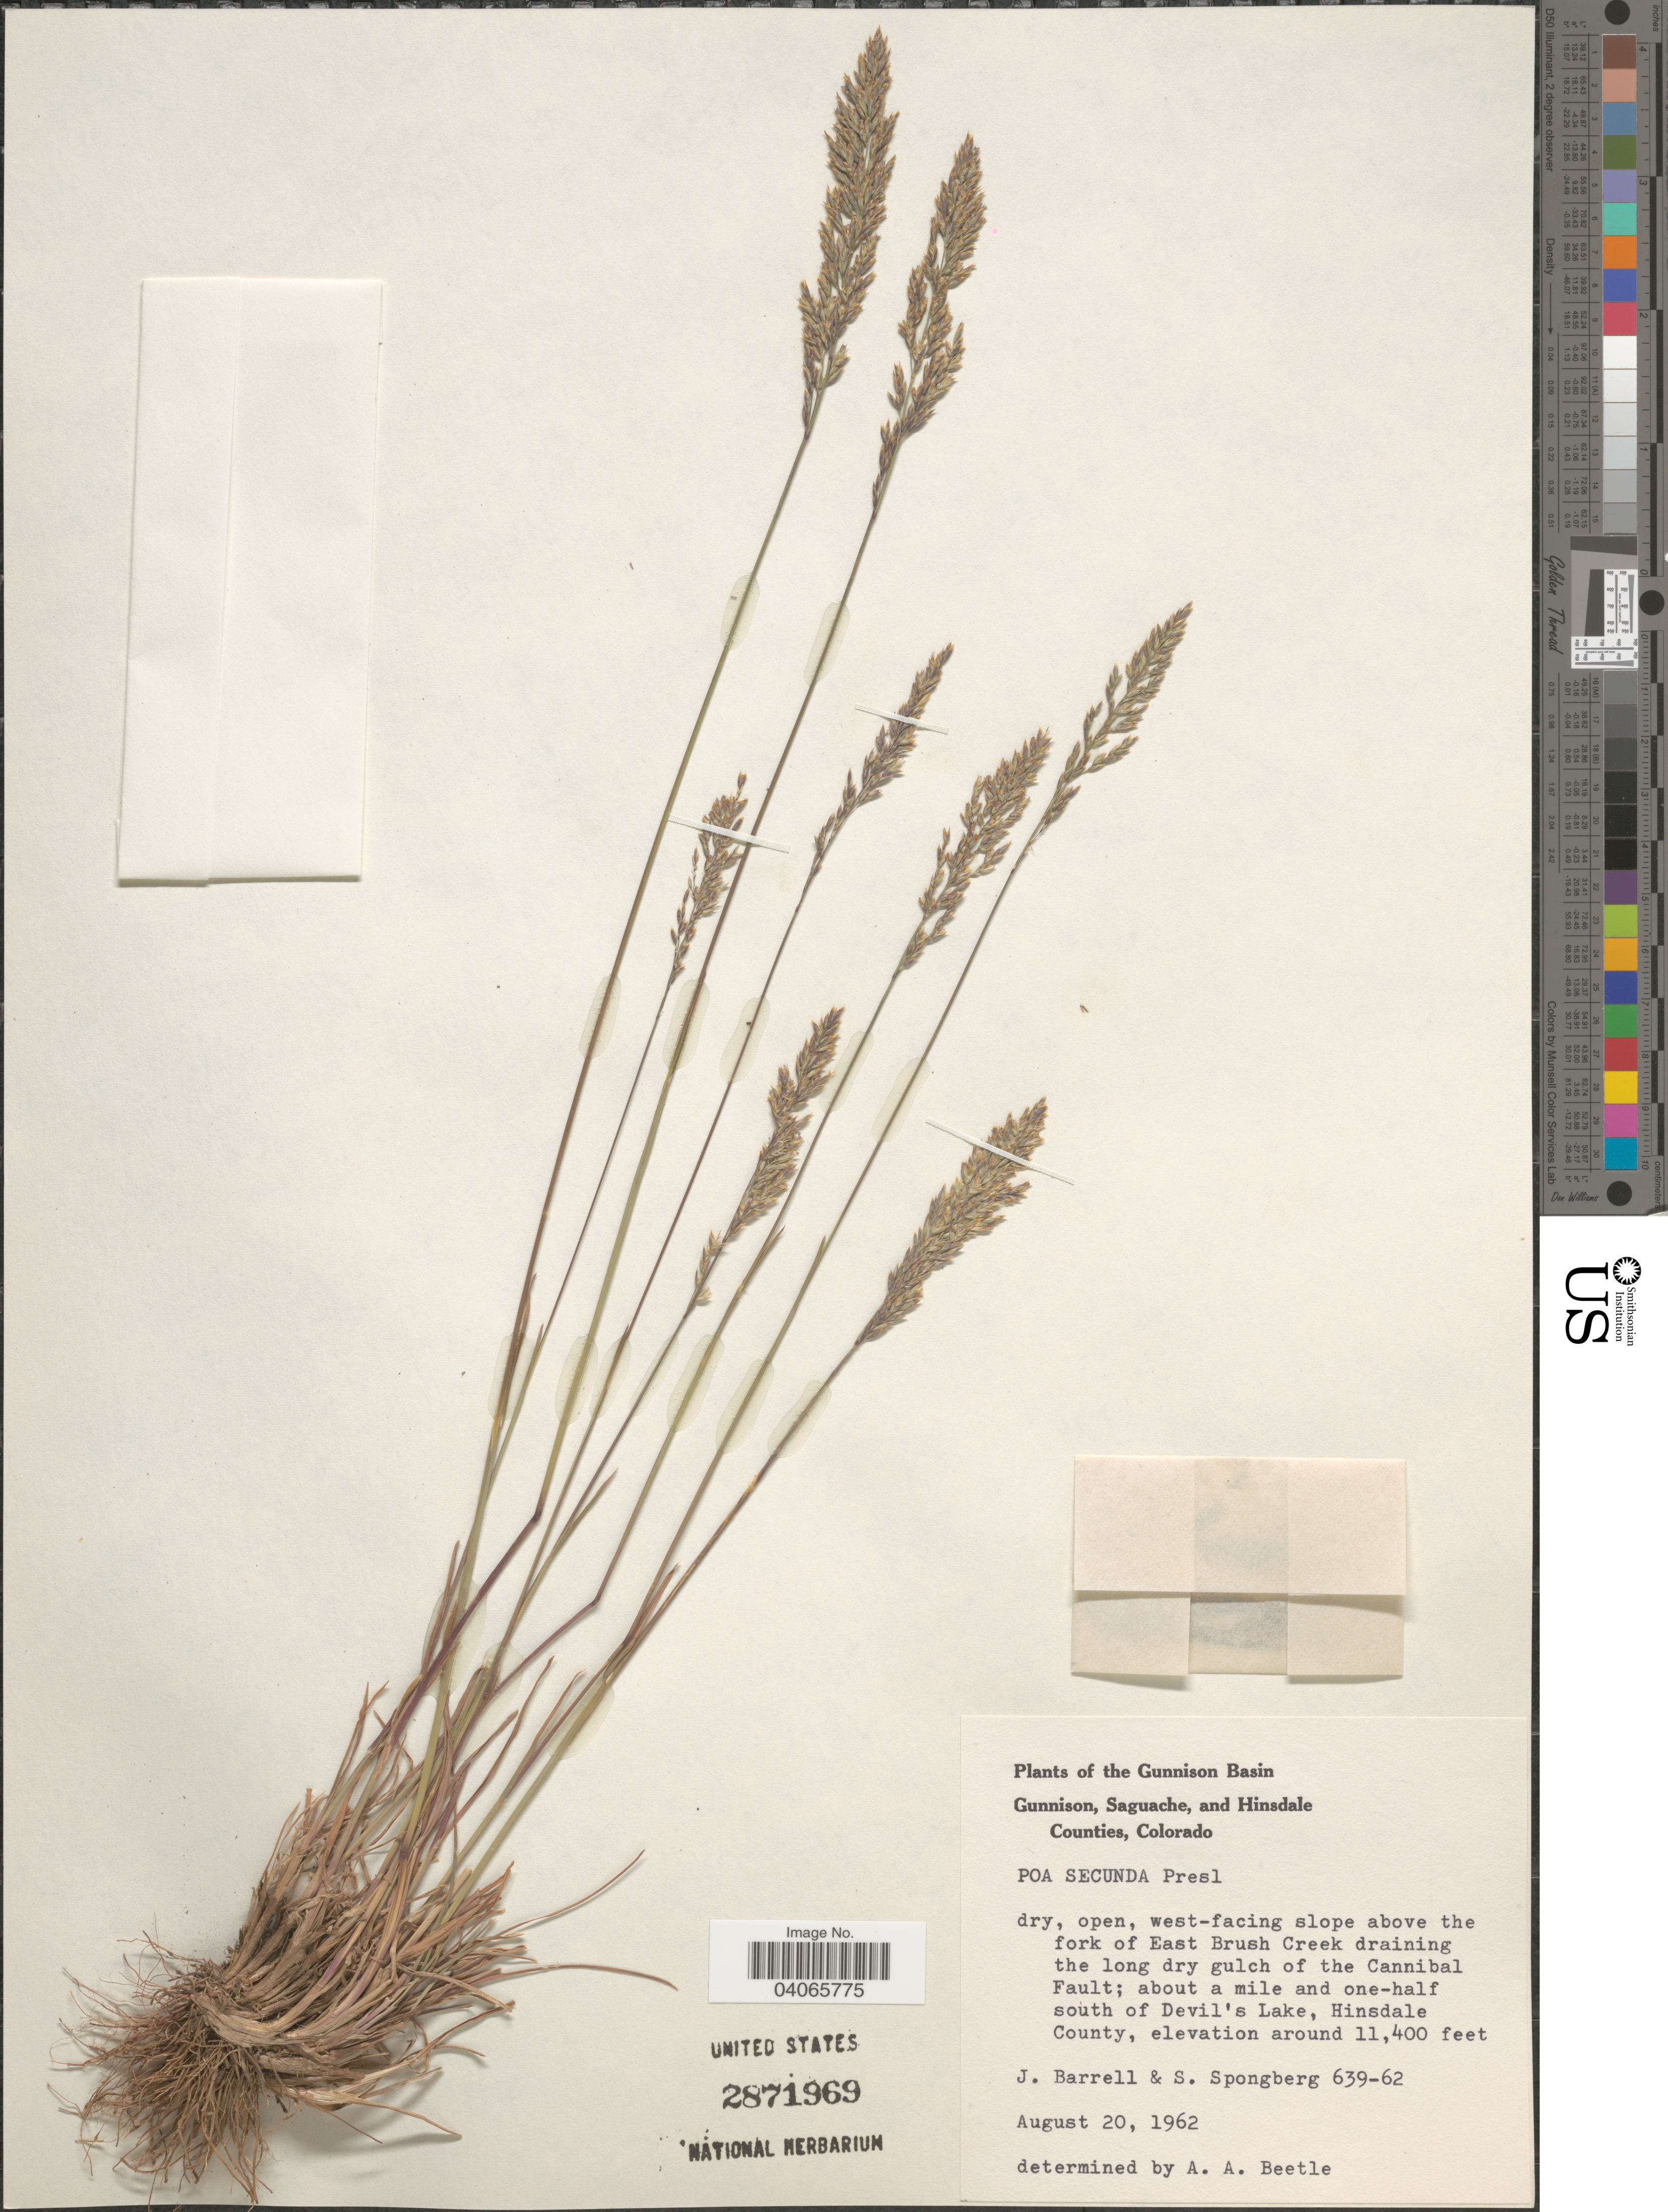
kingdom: Plantae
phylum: Tracheophyta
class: Liliopsida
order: Poales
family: Poaceae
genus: Poa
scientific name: Poa secunda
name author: J. Presl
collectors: J. Barrell & S. A.Spongberg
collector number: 639-62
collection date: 1962-08-20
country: United States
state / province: Colorado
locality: Gunnison Basin. Dry, open, west-facing slope above the fork of East Brush Creek draining the long dry gulch of the Cannibal Fault; about a mile and one-half south of Devil's Lake, Hinsdale County.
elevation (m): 3475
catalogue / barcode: US 2871969